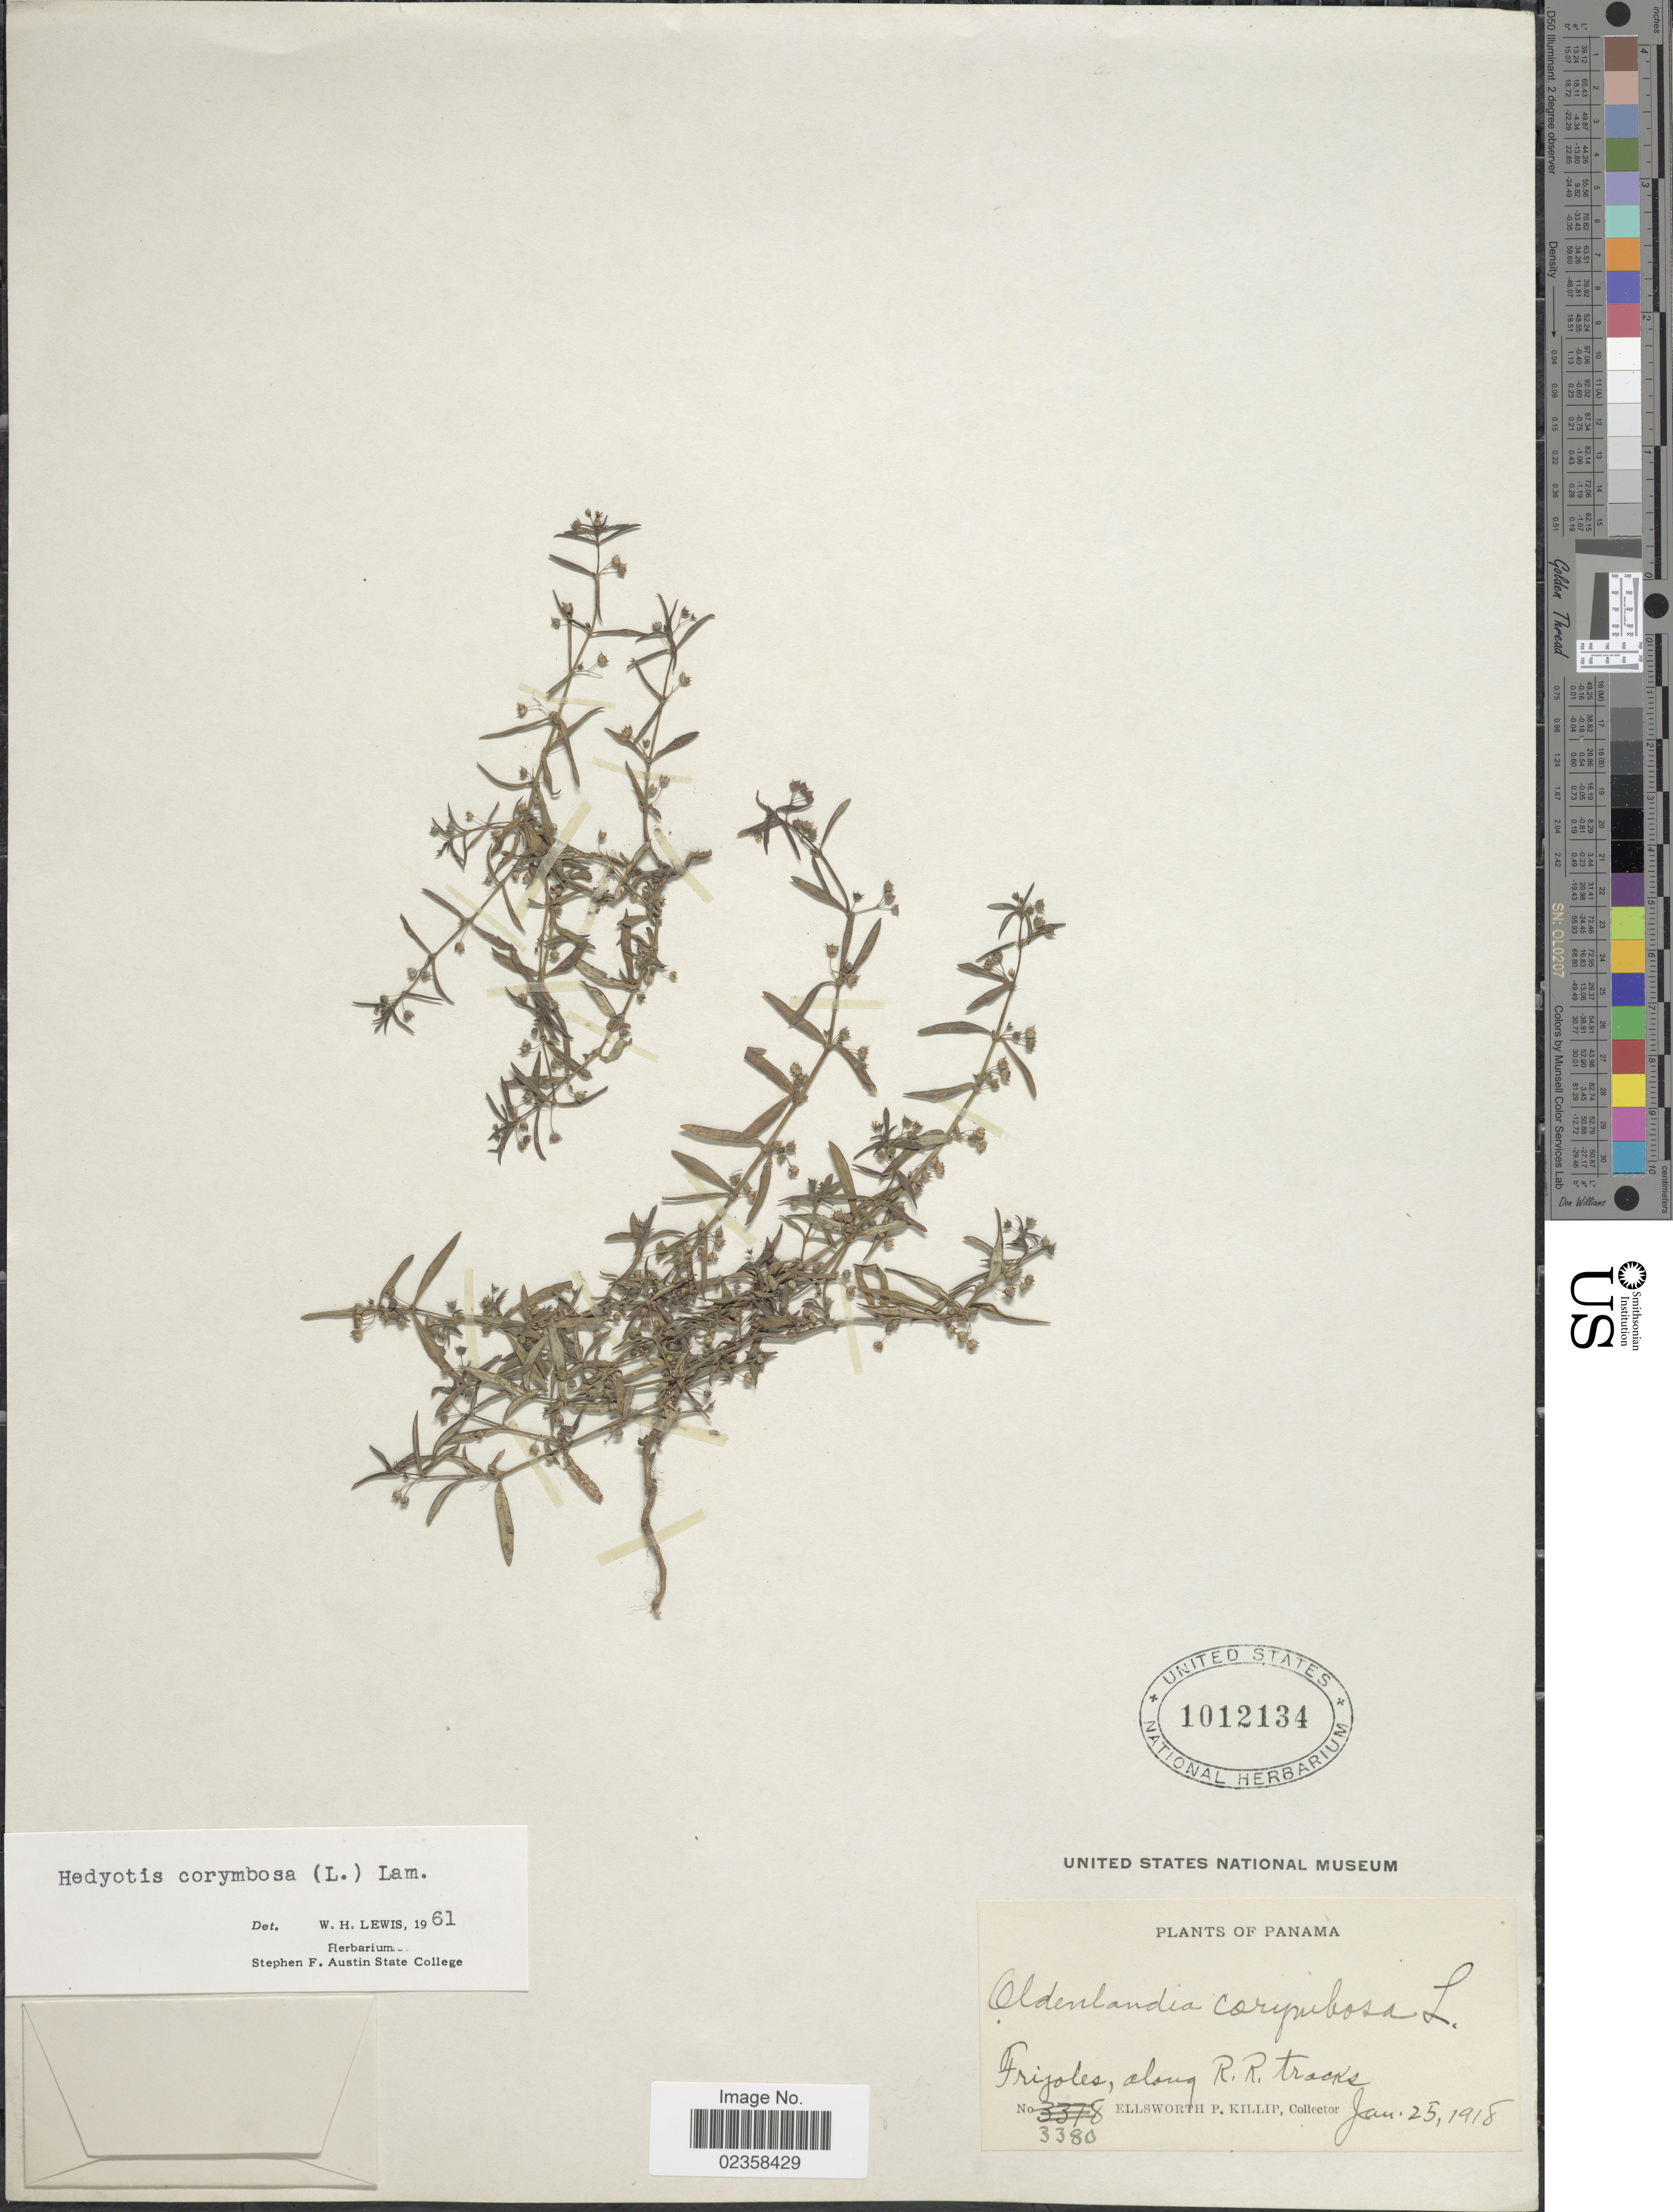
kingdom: Plantae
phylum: Tracheophyta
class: Magnoliopsida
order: Gentianales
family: Rubiaceae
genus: Oldenlandia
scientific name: Oldenlandia corymbosa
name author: L.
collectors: E. P. Killip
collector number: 3380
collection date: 1918-01-25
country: Panama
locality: Frijoles, along R.R. tracks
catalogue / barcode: US 1012134